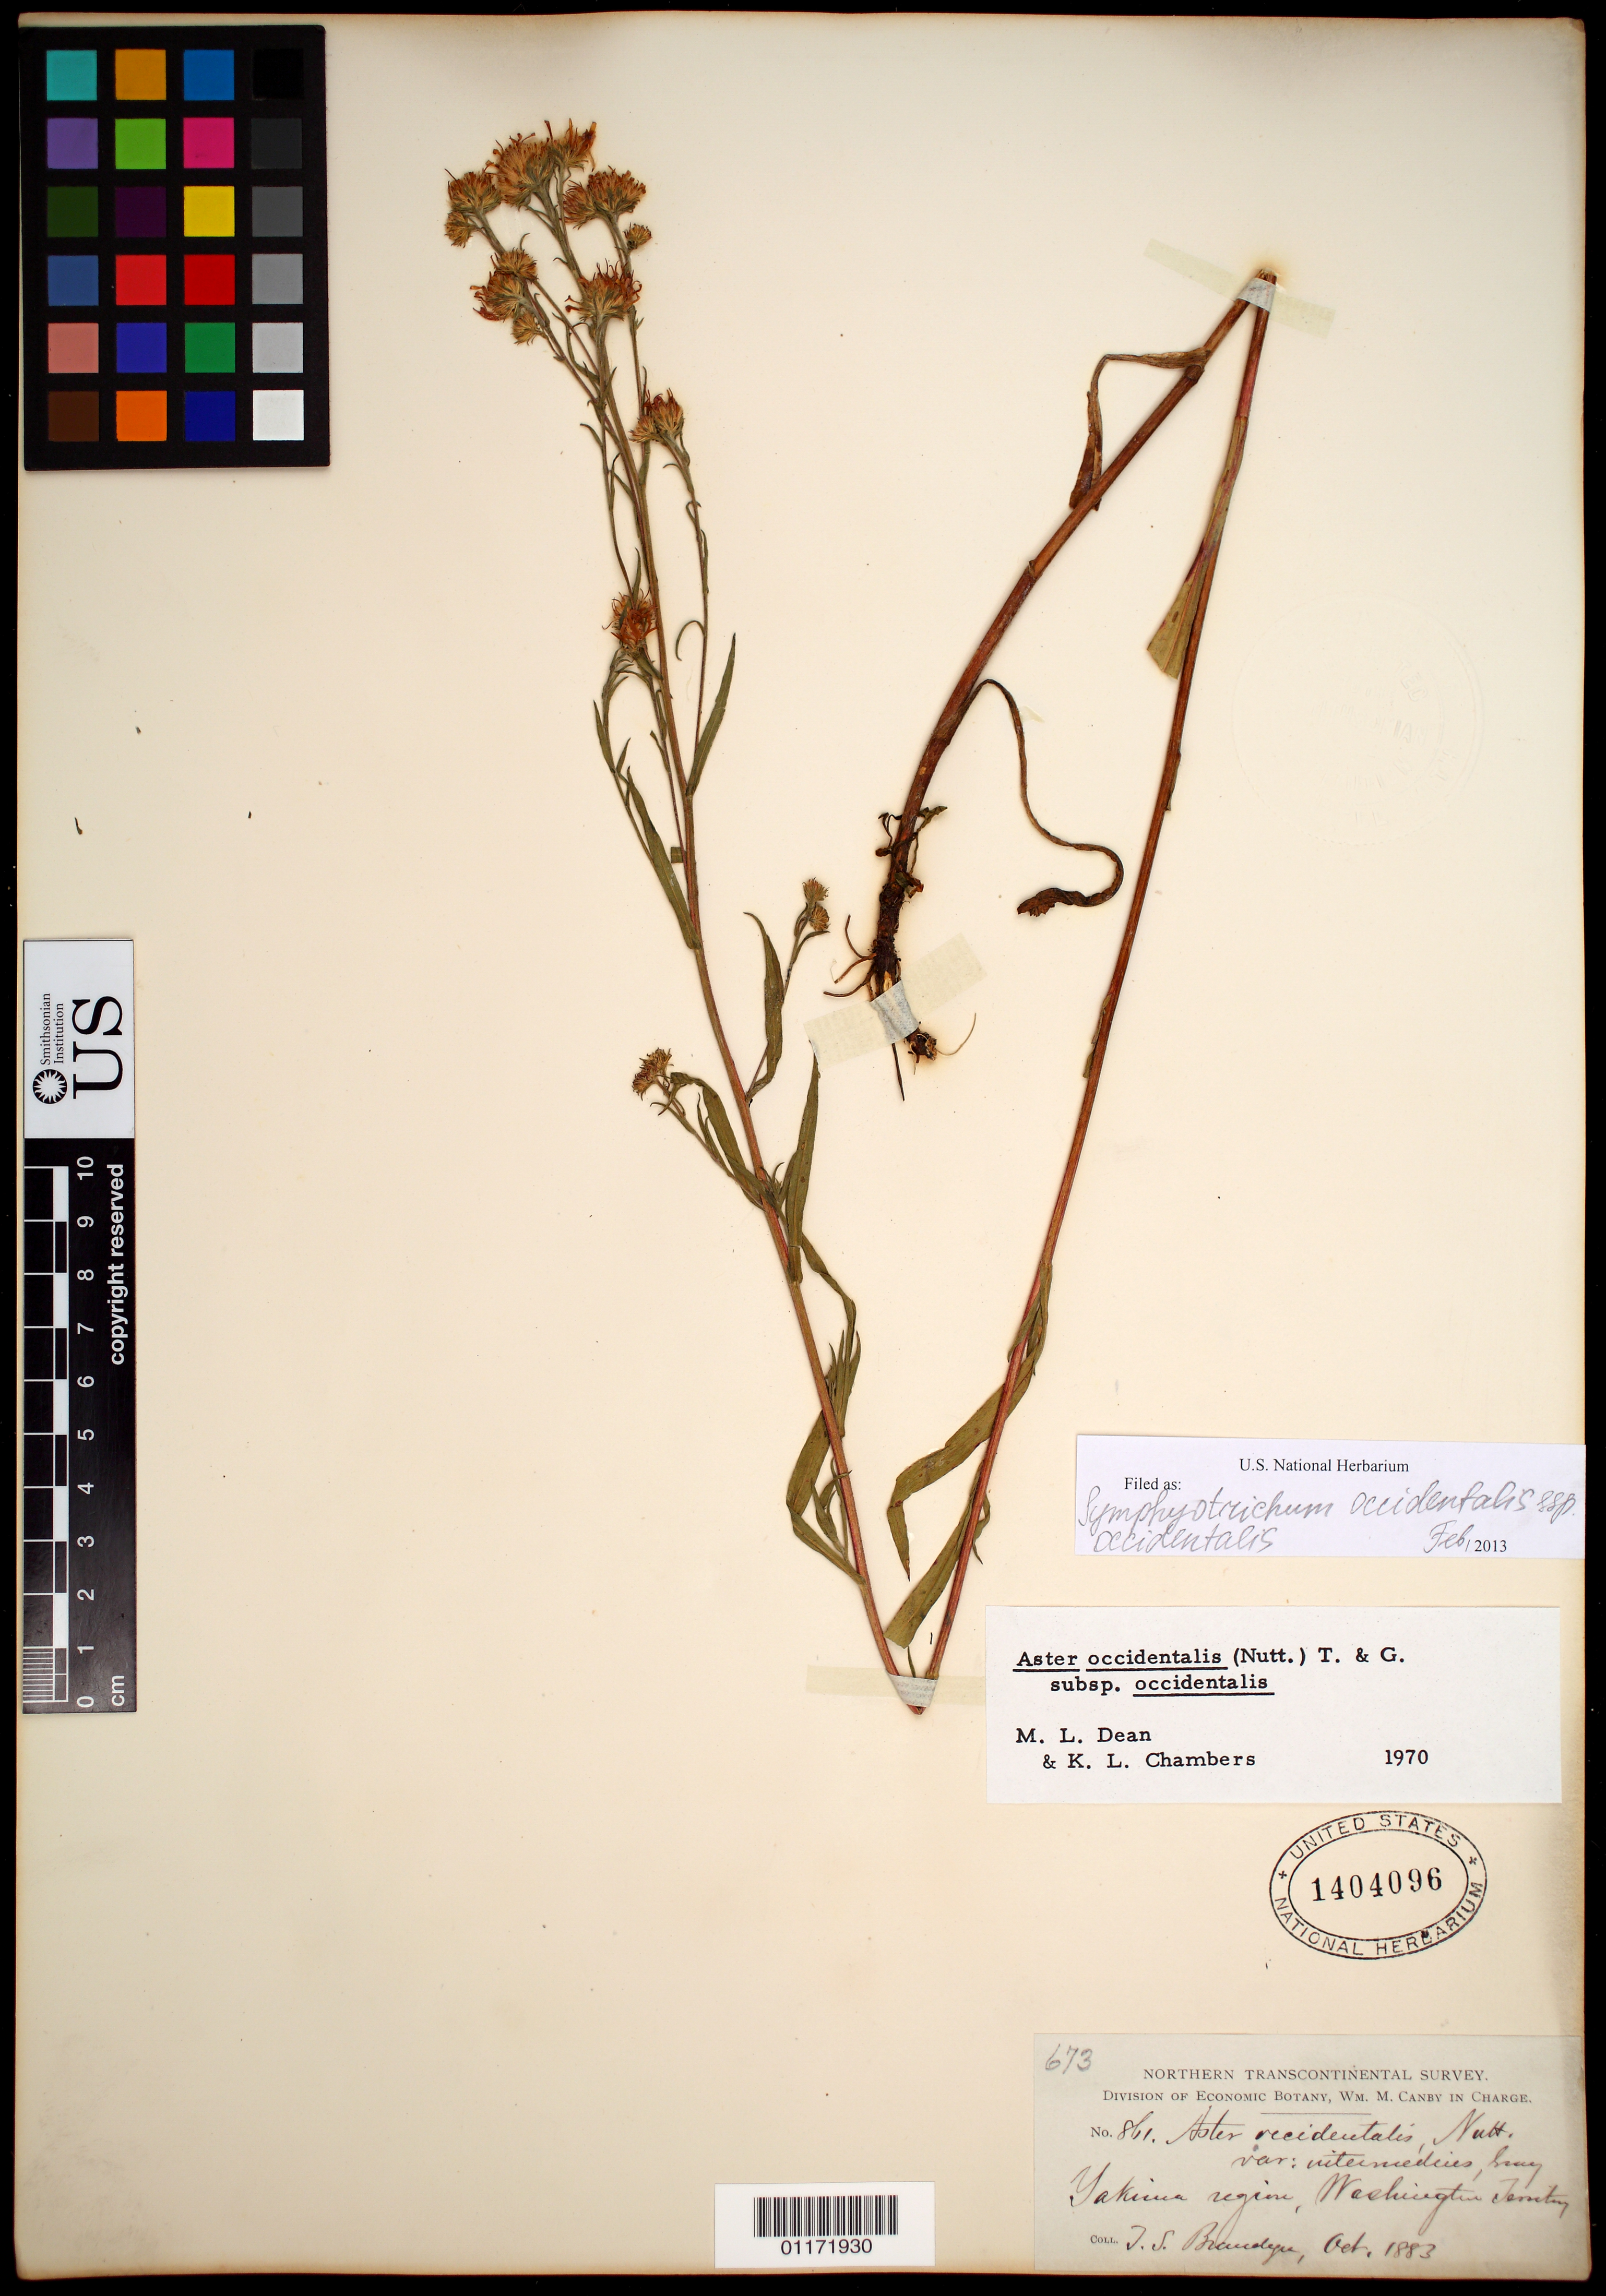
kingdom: Plantae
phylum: Tracheophyta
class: Magnoliopsida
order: Asterales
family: Asteraceae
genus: Symphyotrichum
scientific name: Symphyotrichum spathulatum var. spathulatum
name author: (Lindl.) G.L. Nesom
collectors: T. S. Brandegee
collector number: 861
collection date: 1883-10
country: United States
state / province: Washington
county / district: Yakima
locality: Wshington Territory; Yakima Valley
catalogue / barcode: US 1404096